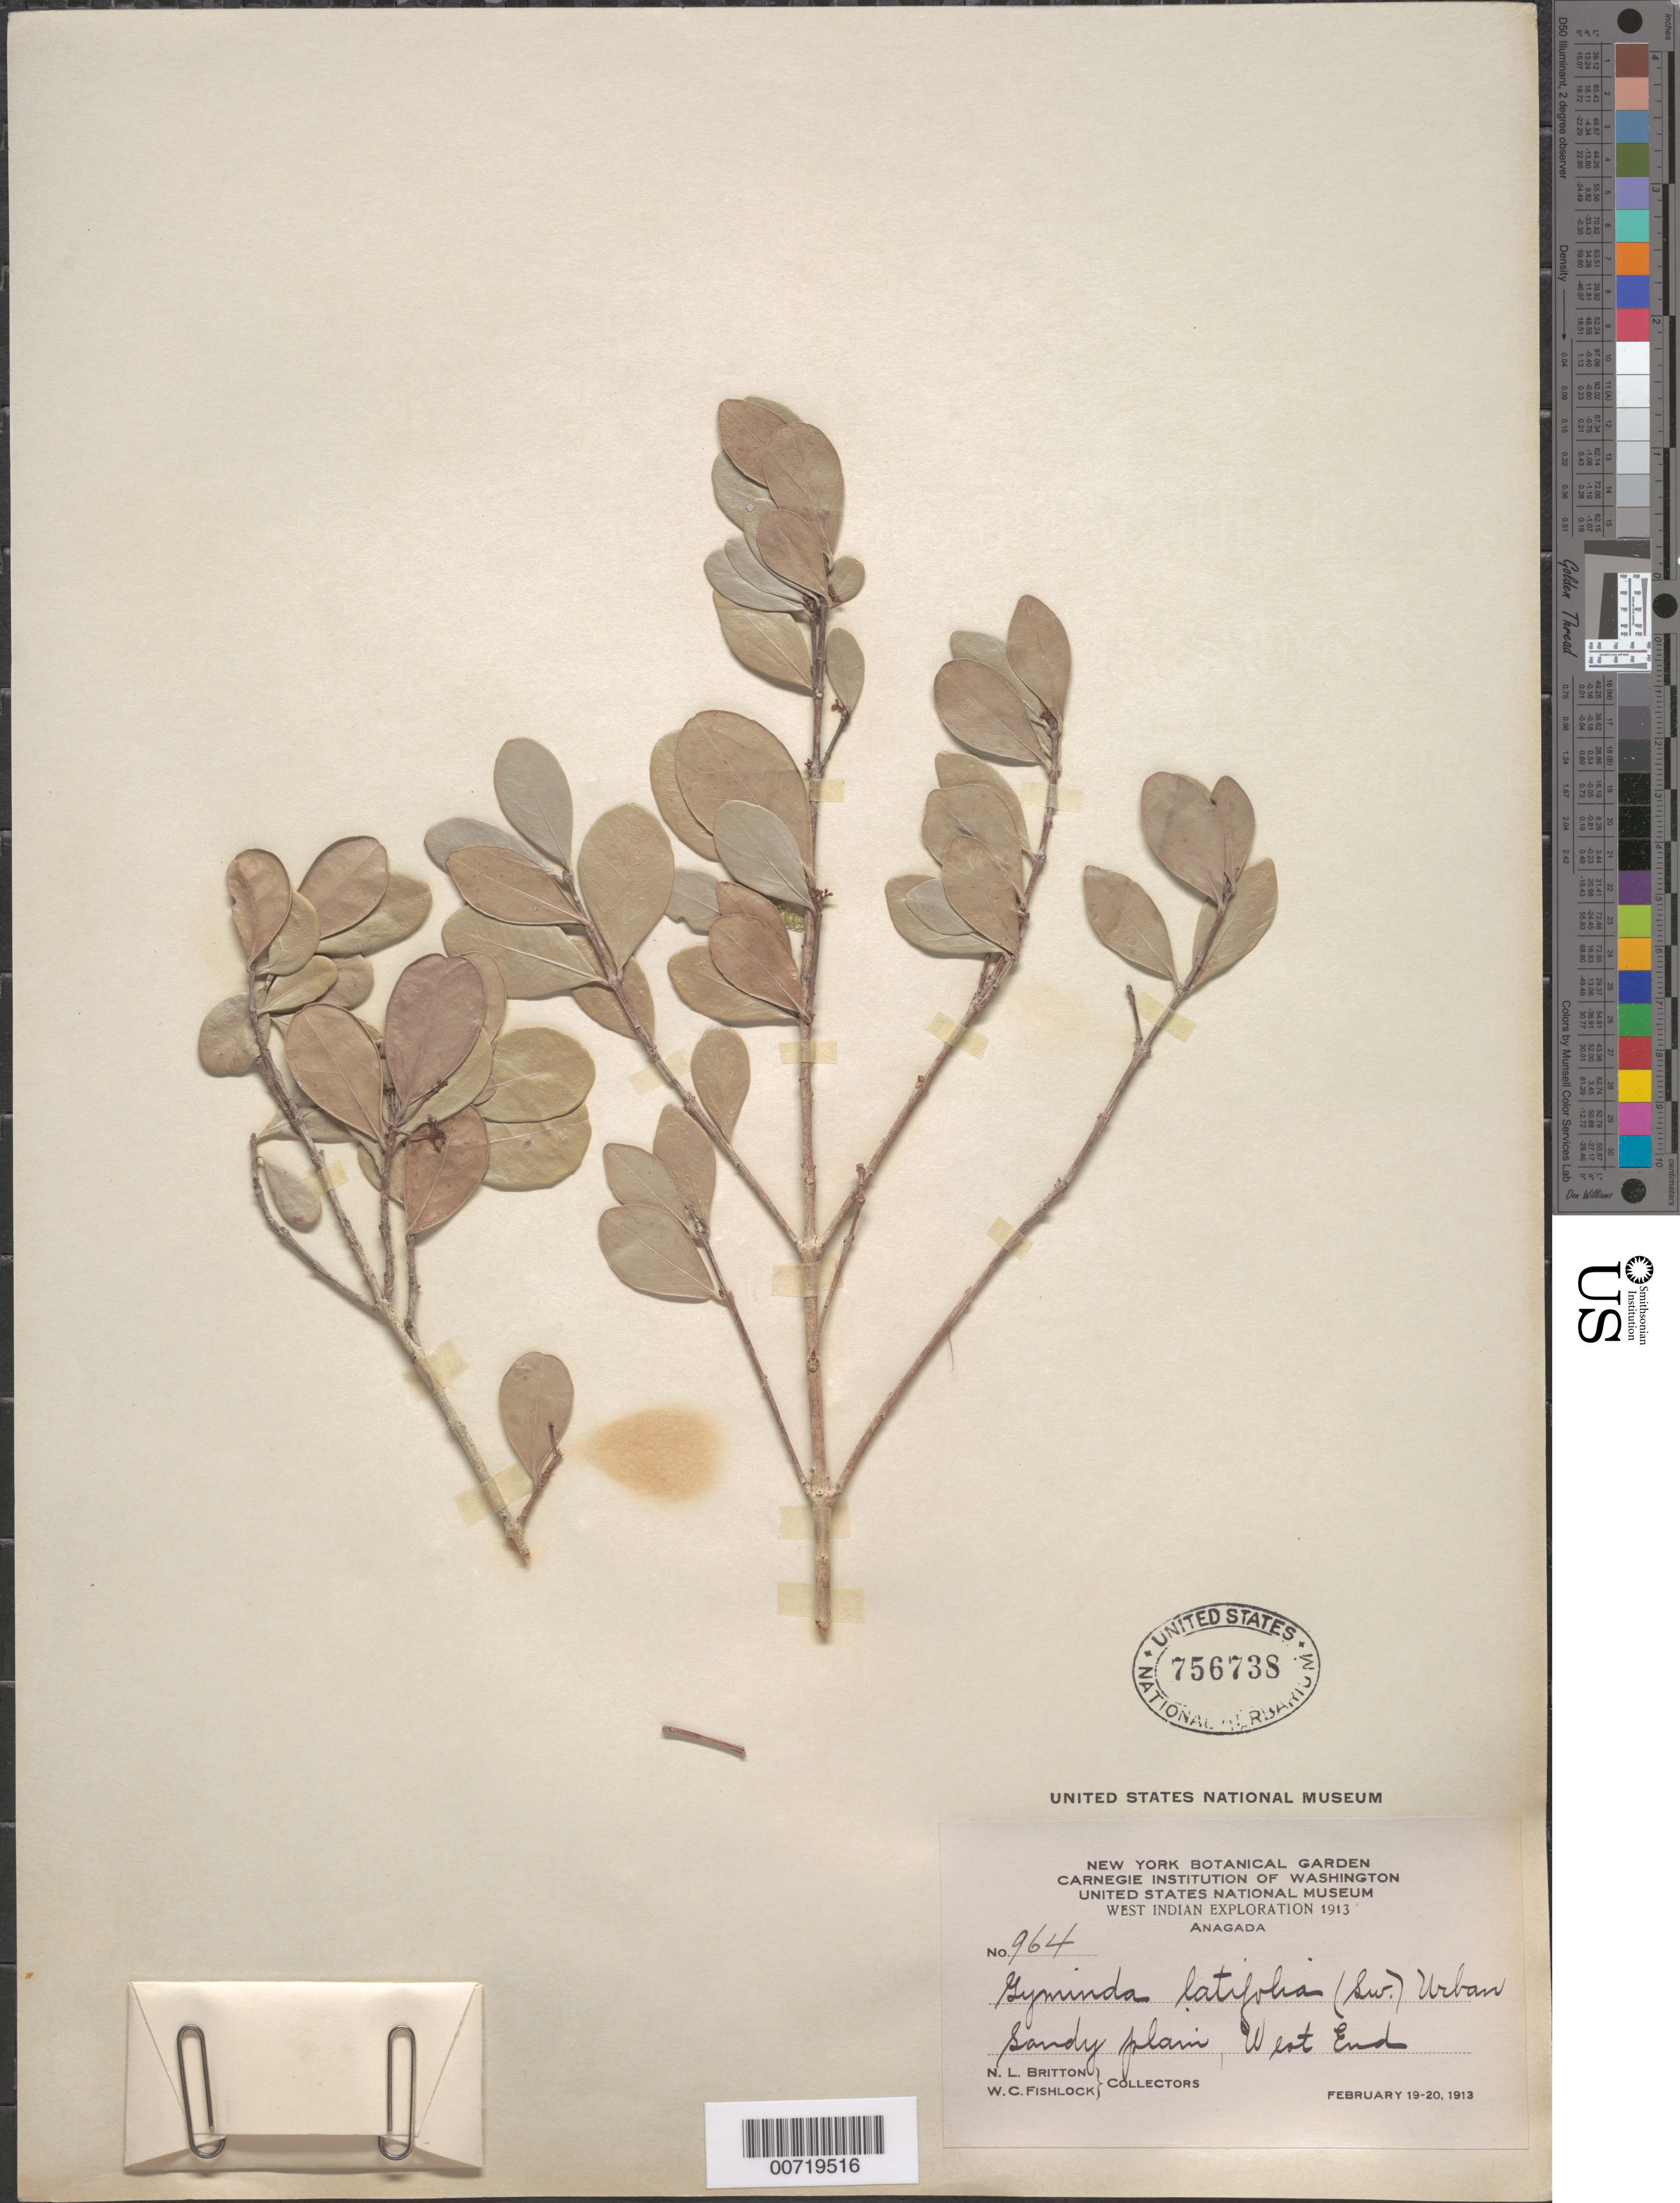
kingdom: Plantae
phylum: Tracheophyta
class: Magnoliopsida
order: Celastrales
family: Celastraceae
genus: Gyminda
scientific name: Gyminda latifolia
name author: (Sw.) Urb.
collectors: N. Britton & W. Fishlock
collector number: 964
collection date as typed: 19 Feb 1913 to 20 Feb 1913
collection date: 1913-02-19/1913-02-20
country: British Virgin Islands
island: Anegada I.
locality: West End.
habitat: Sandy Plain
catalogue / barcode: US 756738